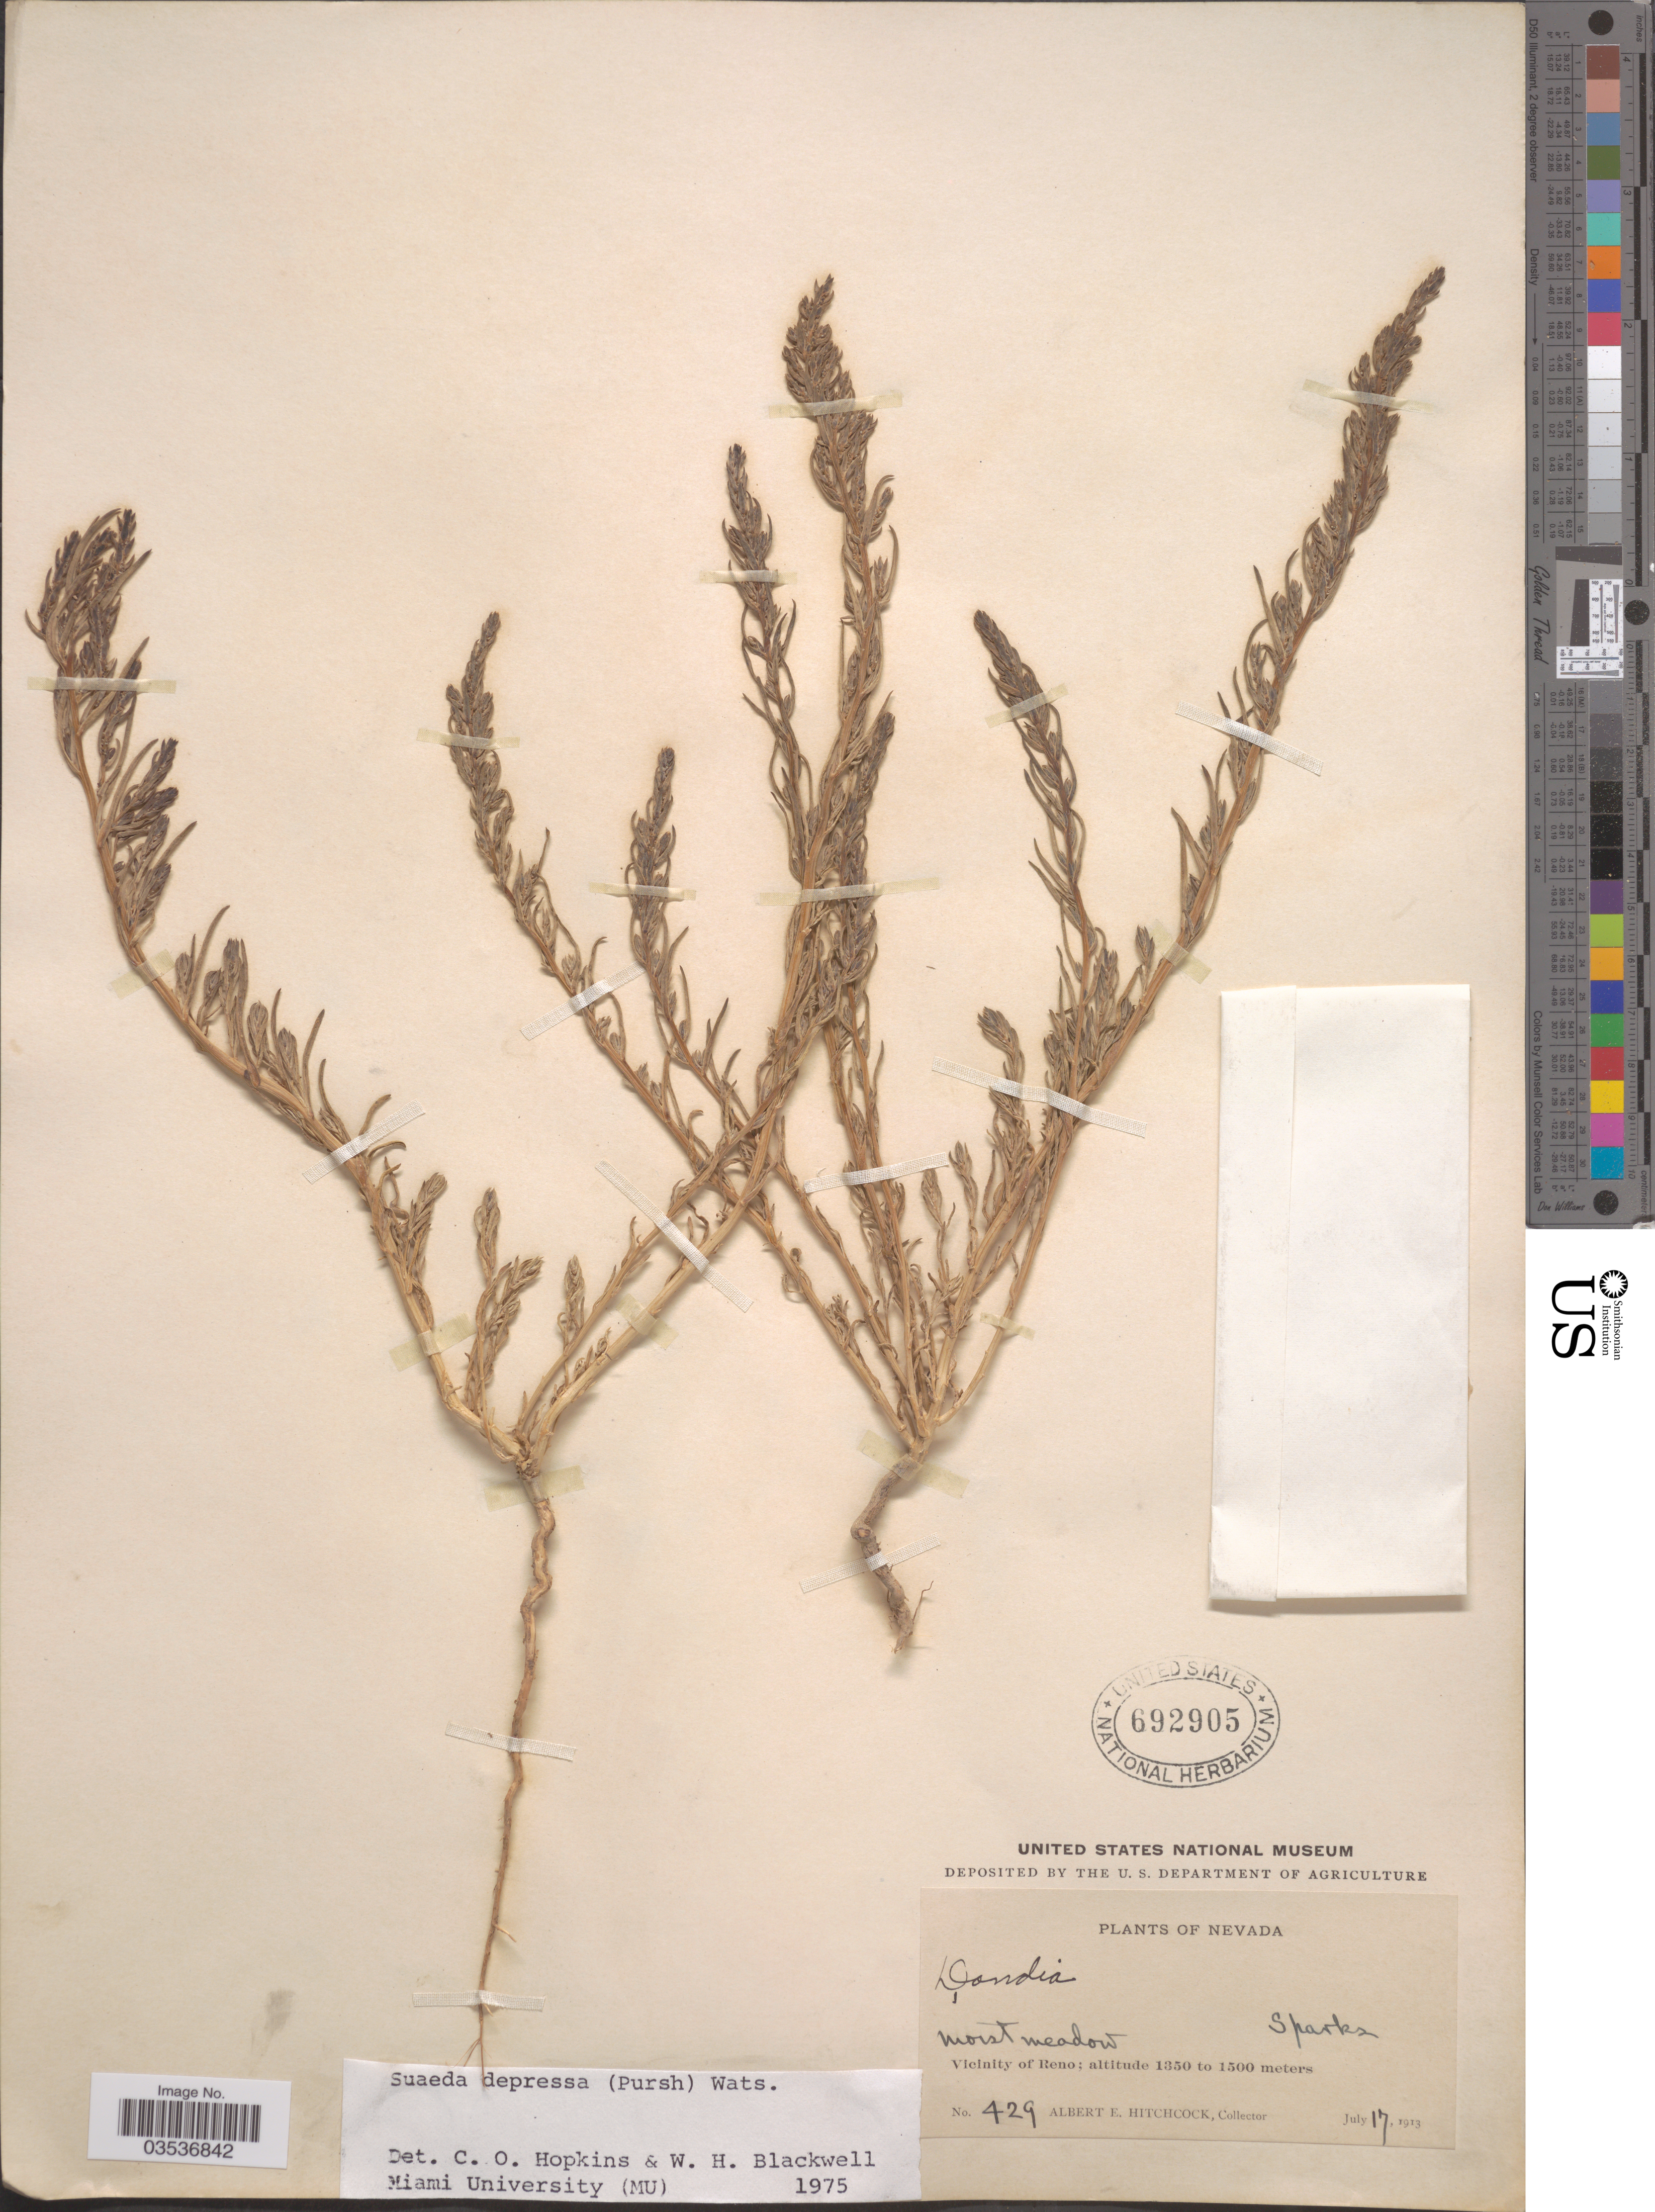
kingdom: Plantae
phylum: Tracheophyta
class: Magnoliopsida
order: Caryophyllales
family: Amaranthaceae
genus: Suaeda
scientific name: Suaeda depressa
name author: (Pursh) S. Watson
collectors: A. Hitchcock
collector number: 429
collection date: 1913-07-17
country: United States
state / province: Nevada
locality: Sparks. Vicinity of Reno.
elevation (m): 1350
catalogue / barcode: US 692905